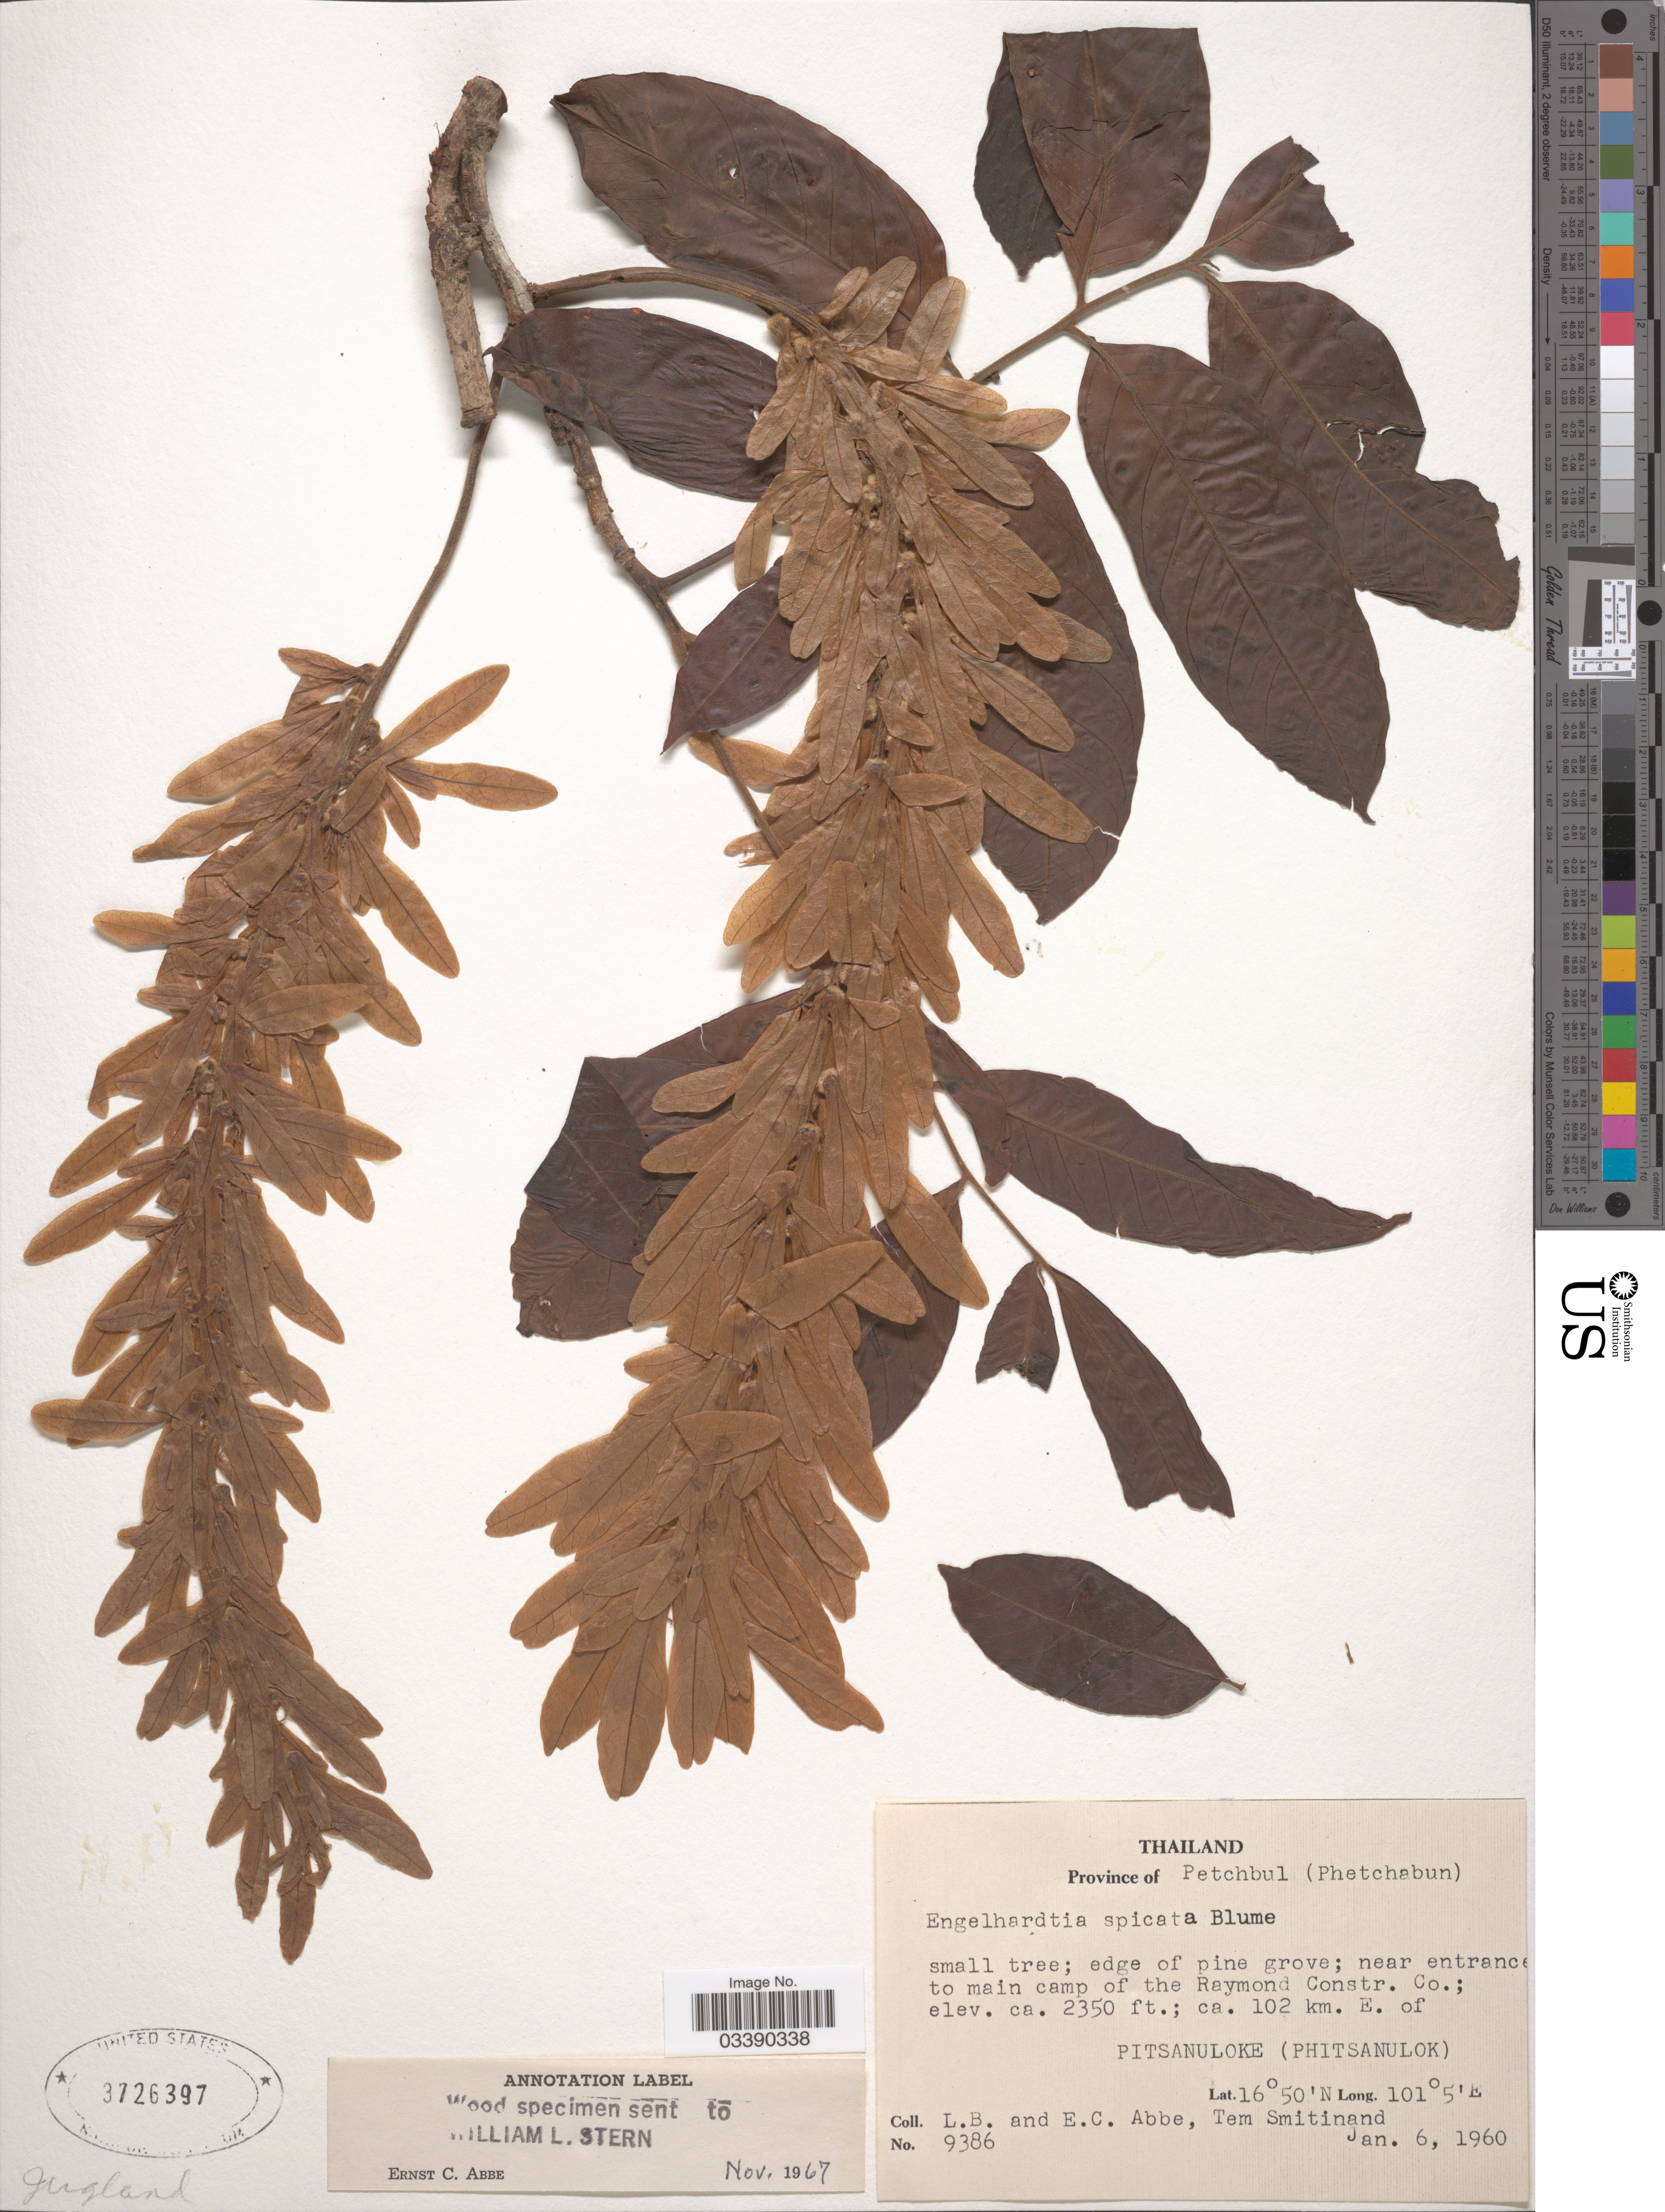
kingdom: Plantae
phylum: Tracheophyta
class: Magnoliopsida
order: Fagales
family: Juglandaceae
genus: Engelhardia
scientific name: Engelhardia spicata var. aceriflora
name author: (Reinw.) Koord. & Valeton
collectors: L. B. Abbe, E. C. Abbe & T. Smitinand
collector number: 9386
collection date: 1960-01-06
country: Thailand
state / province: Phetchabun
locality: Province of Petchbul. Near entrance to main camp of the Raymond Constr. Co.; ca. 102 km. E. of Pitsanuloke (Phitsanulok).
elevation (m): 716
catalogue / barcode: US 3726397